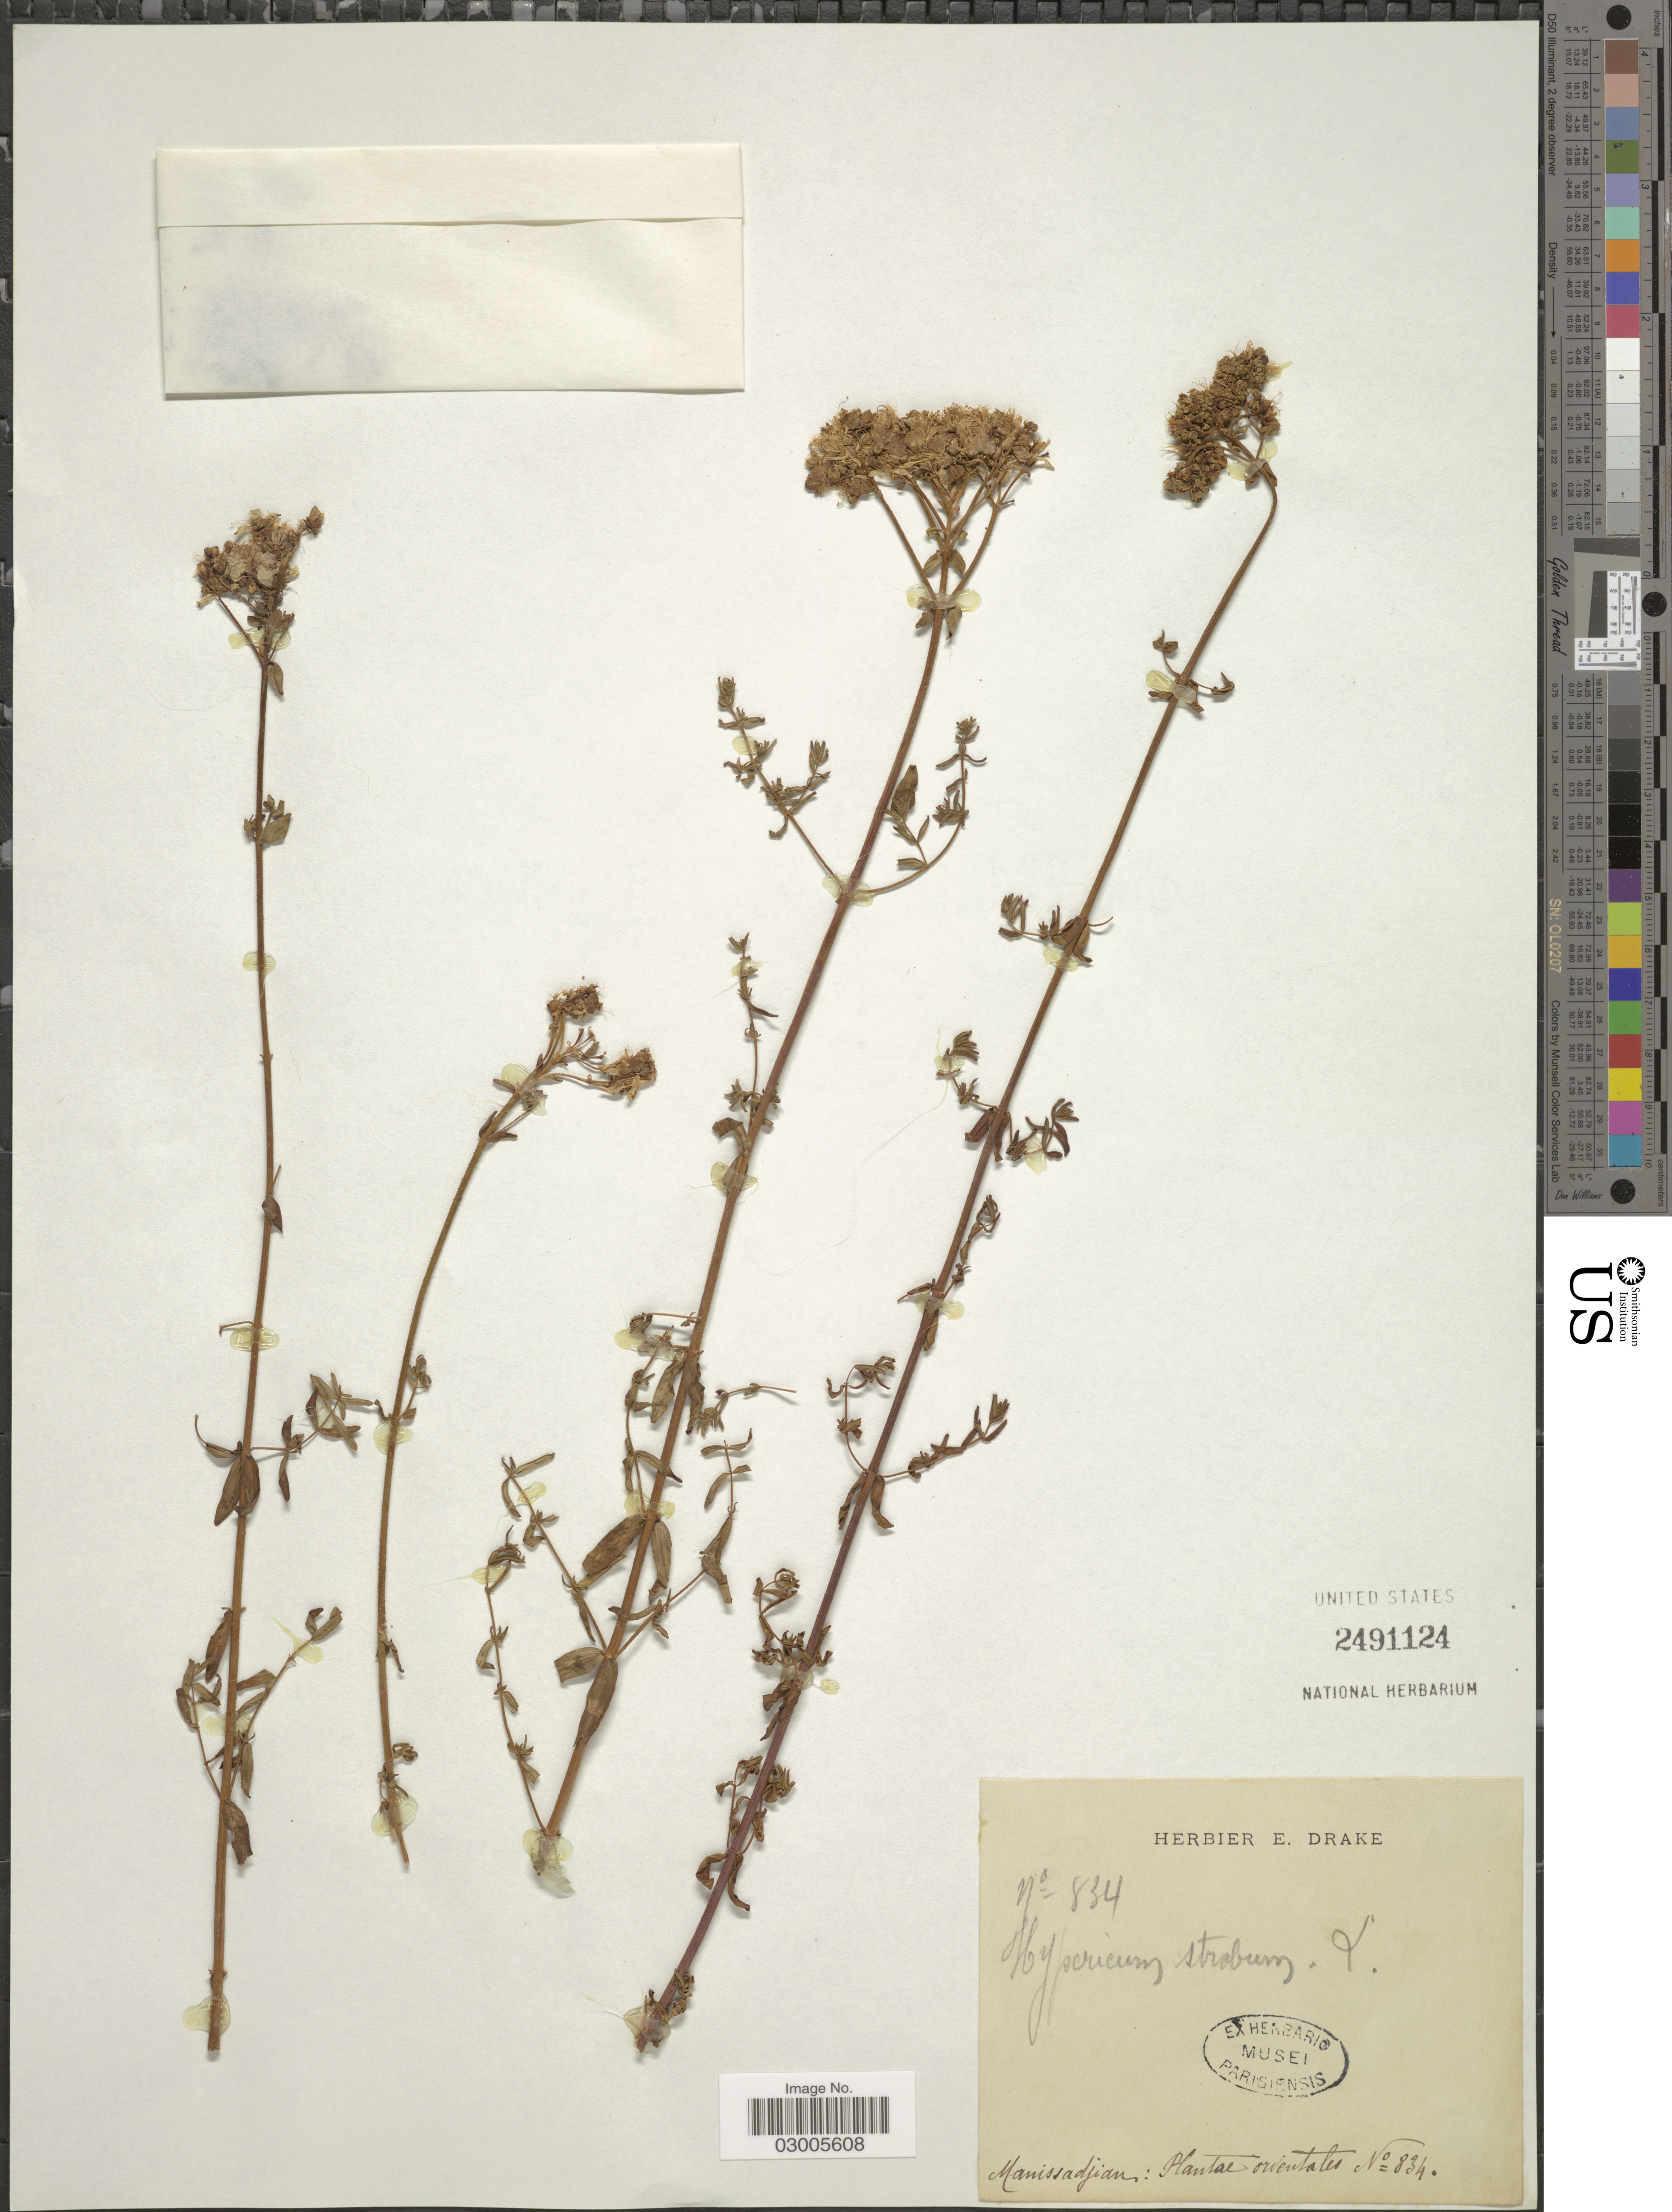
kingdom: Plantae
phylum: Tracheophyta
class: Magnoliopsida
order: Malpighiales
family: Hypericaceae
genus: Hypericum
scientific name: Hypericum scabrum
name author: L.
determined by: Strong, Mark T., (BOT), Smithsonian Institution - National Museum of Natural History (UNITED STATES)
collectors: -. Manissadjian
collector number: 834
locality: Orientales.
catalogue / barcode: US 2491124